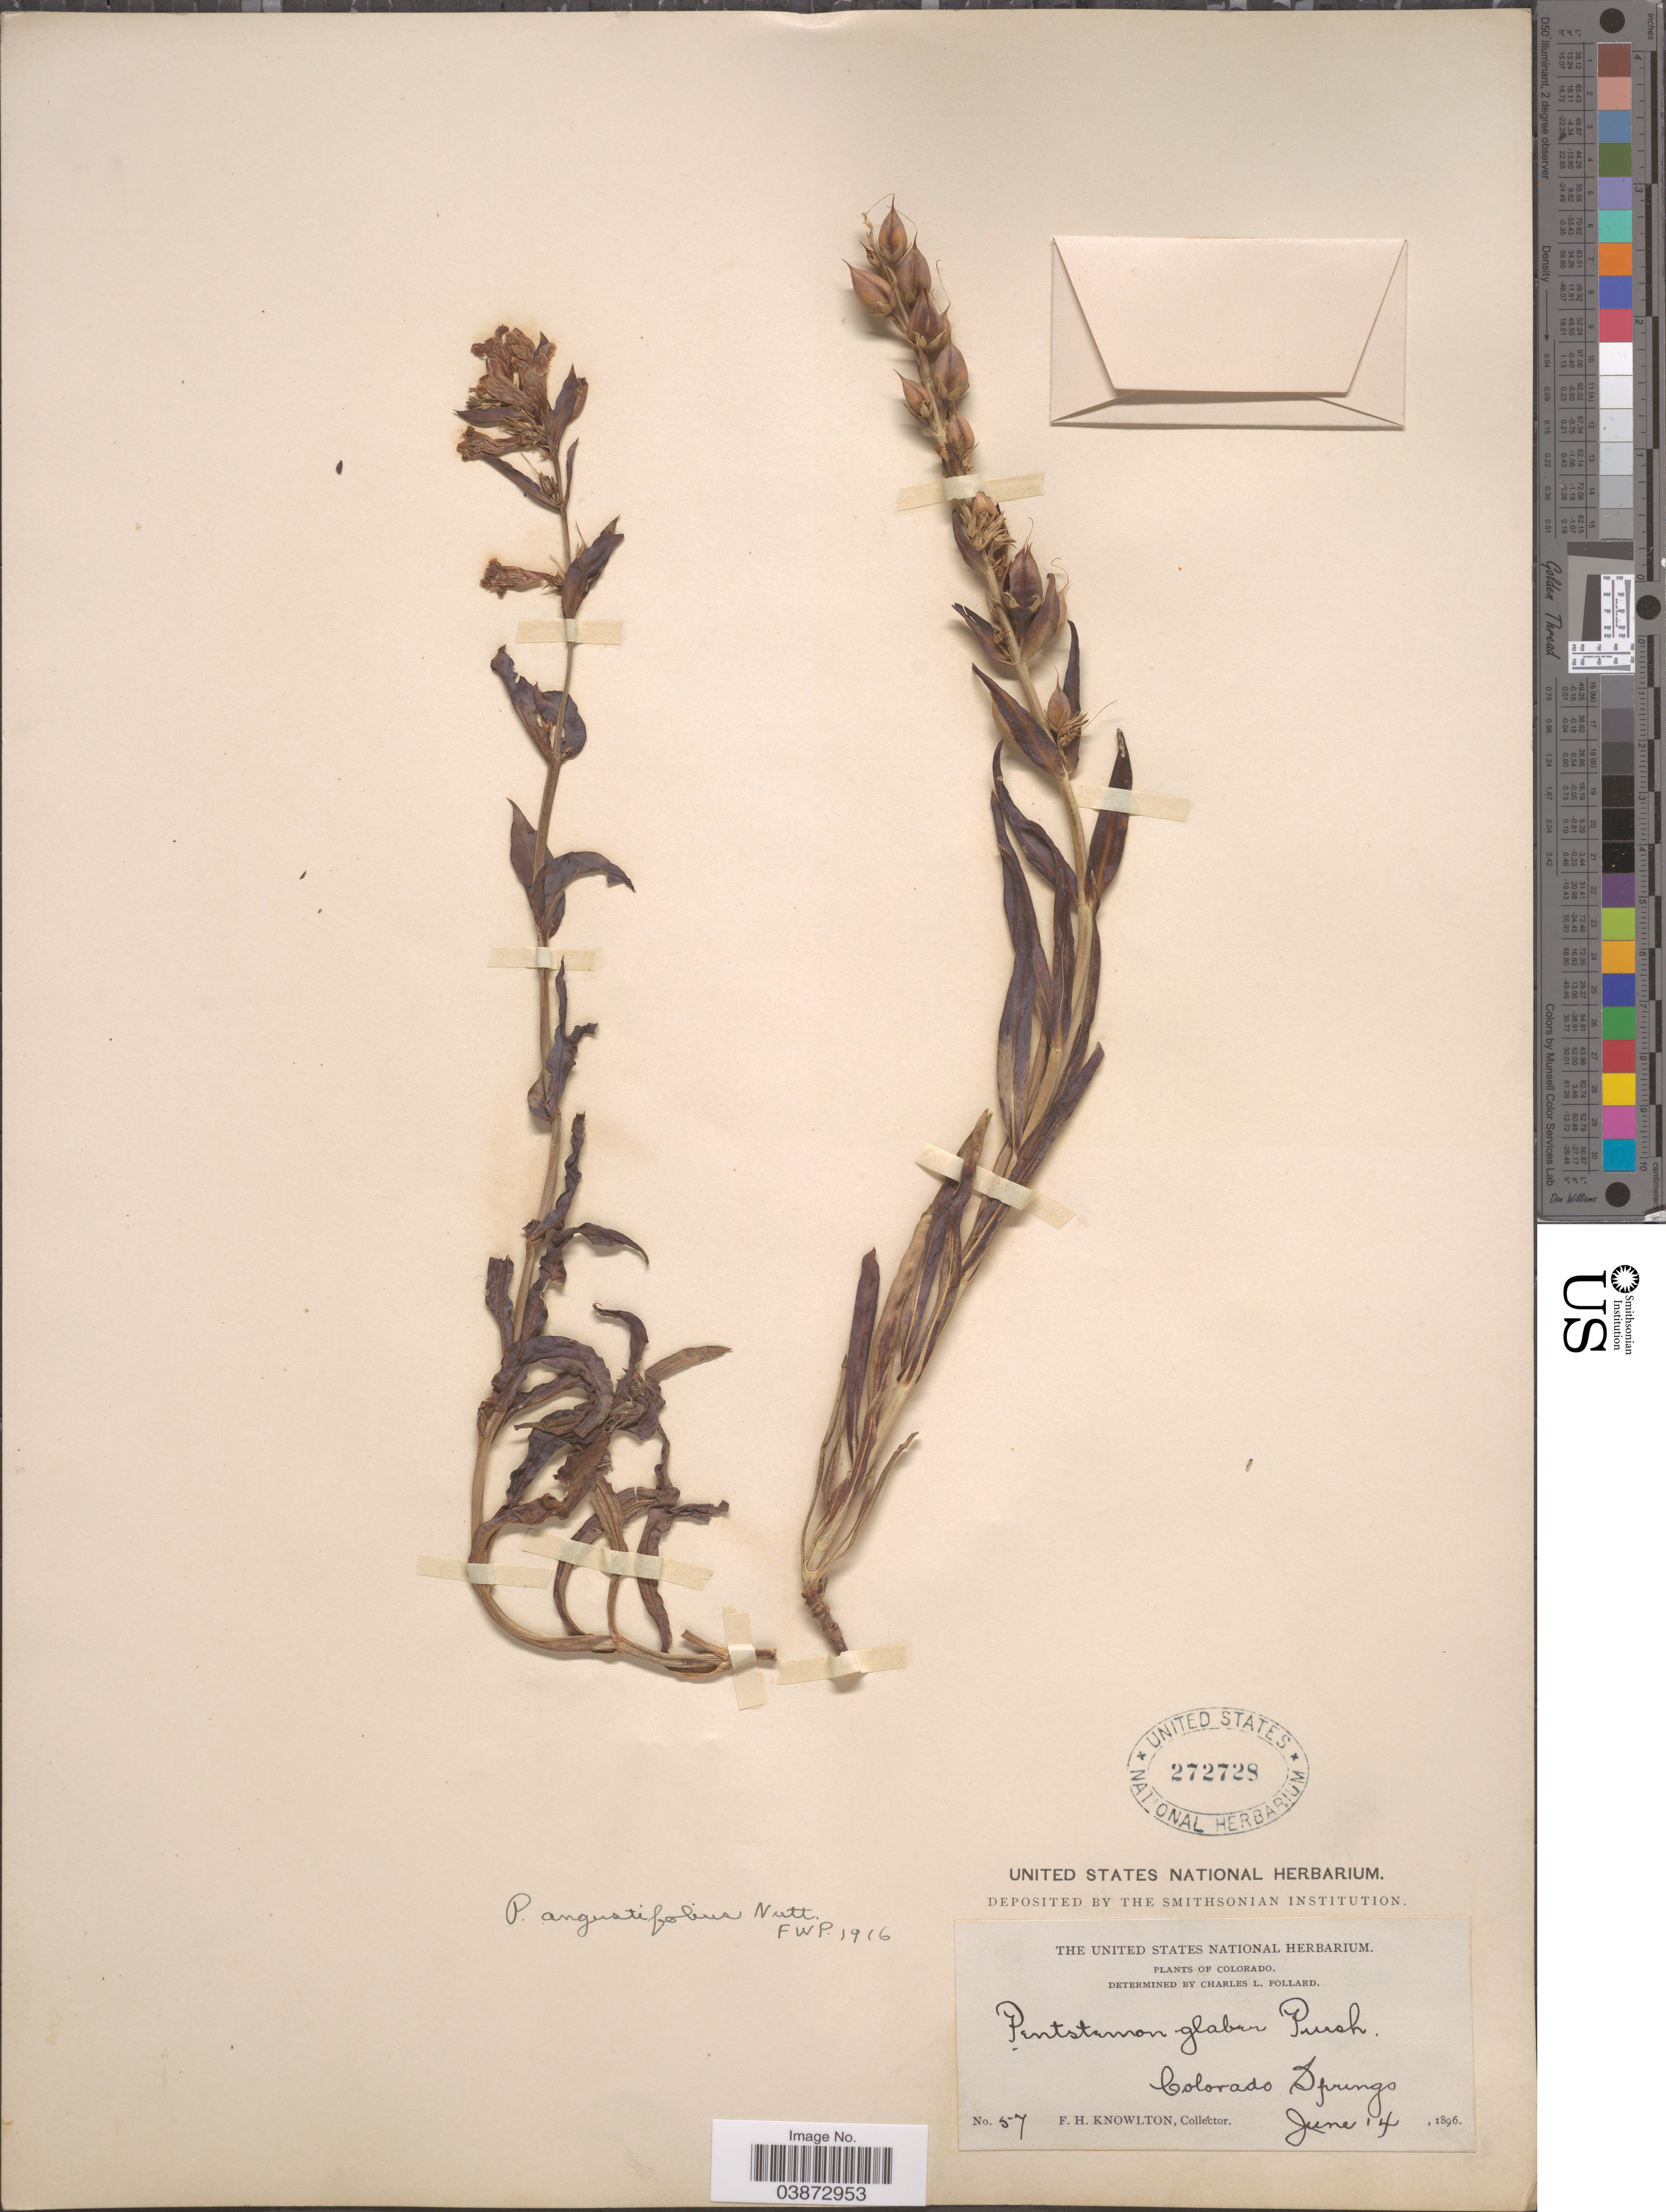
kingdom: Plantae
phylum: Tracheophyta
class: Magnoliopsida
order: Lamiales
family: Plantaginaceae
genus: Penstemon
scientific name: Penstemon angustifolius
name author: Nutt. ex Pursh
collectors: F. H. Knowlton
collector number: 57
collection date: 1896-06-14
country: United States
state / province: Colorado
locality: Colorado Springs.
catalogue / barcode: US 272728